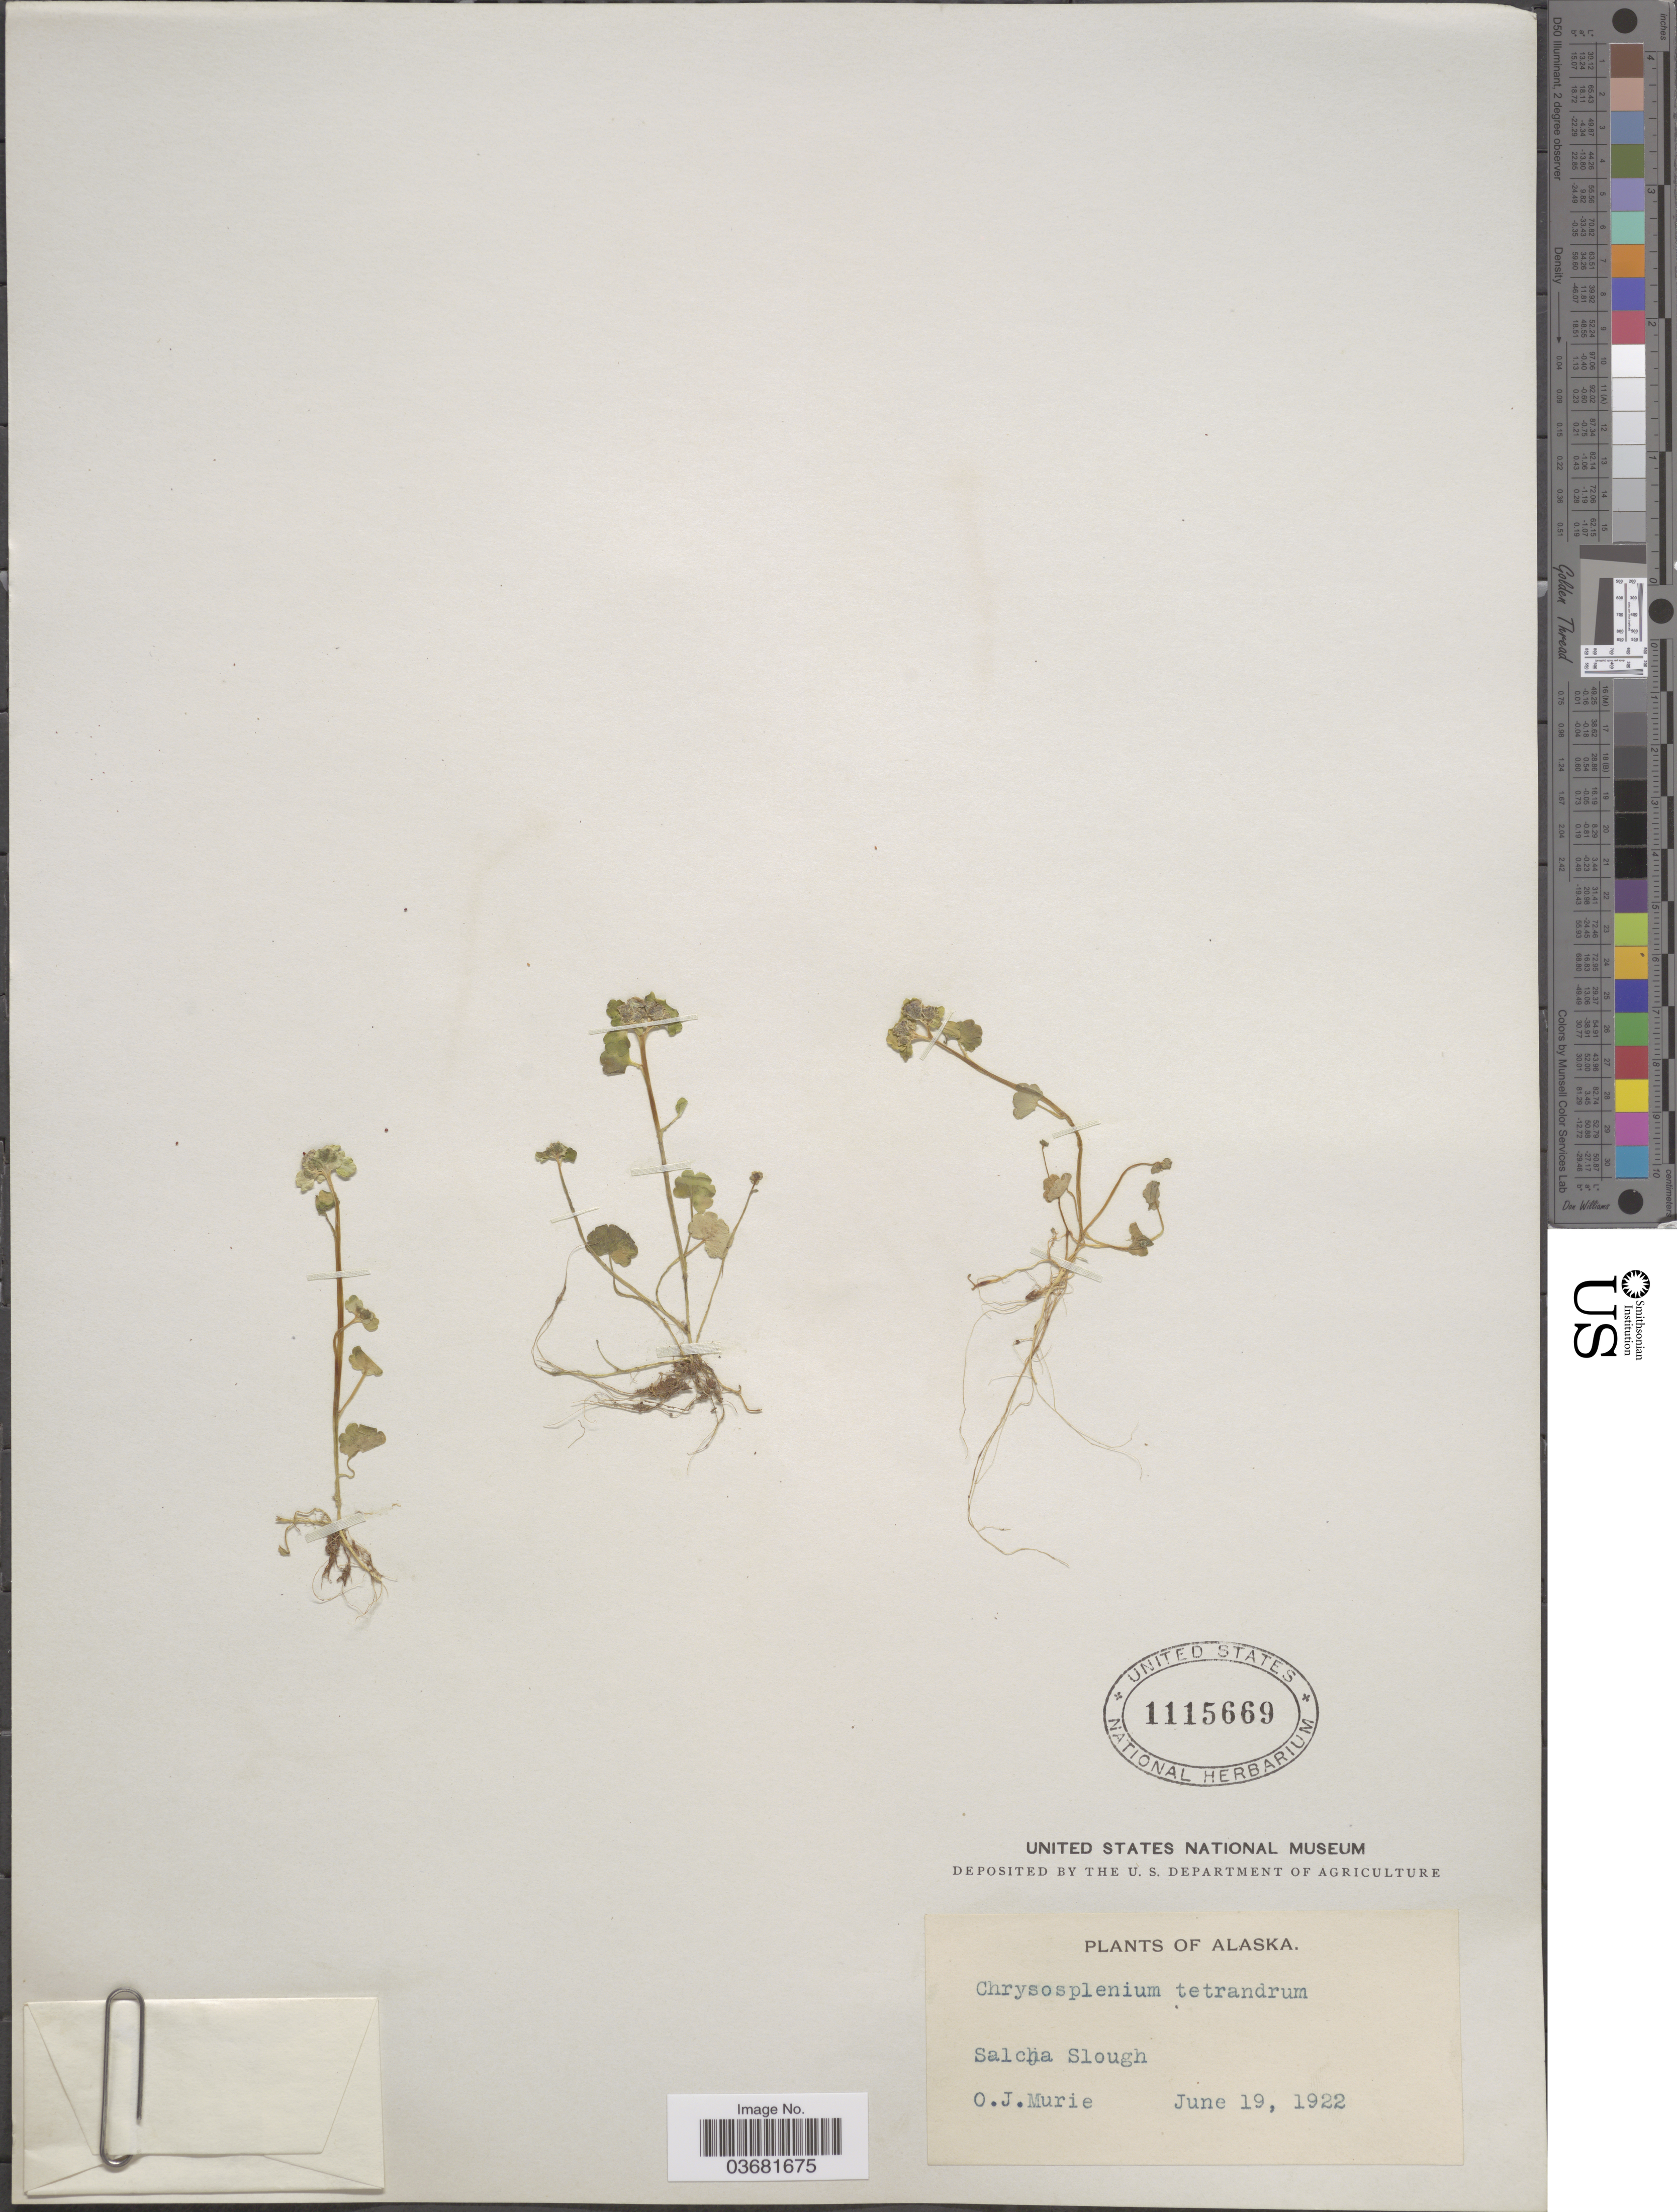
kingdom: Plantae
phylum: Tracheophyta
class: Magnoliopsida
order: Saxifragales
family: Saxifragaceae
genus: Chrysosplenium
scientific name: Chrysosplenium tetrandrum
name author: (N. Lund) Th. Fr.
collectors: O. Murie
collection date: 1922-06-19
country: United States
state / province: Alaska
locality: Salcha Slough.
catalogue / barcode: US 1115669